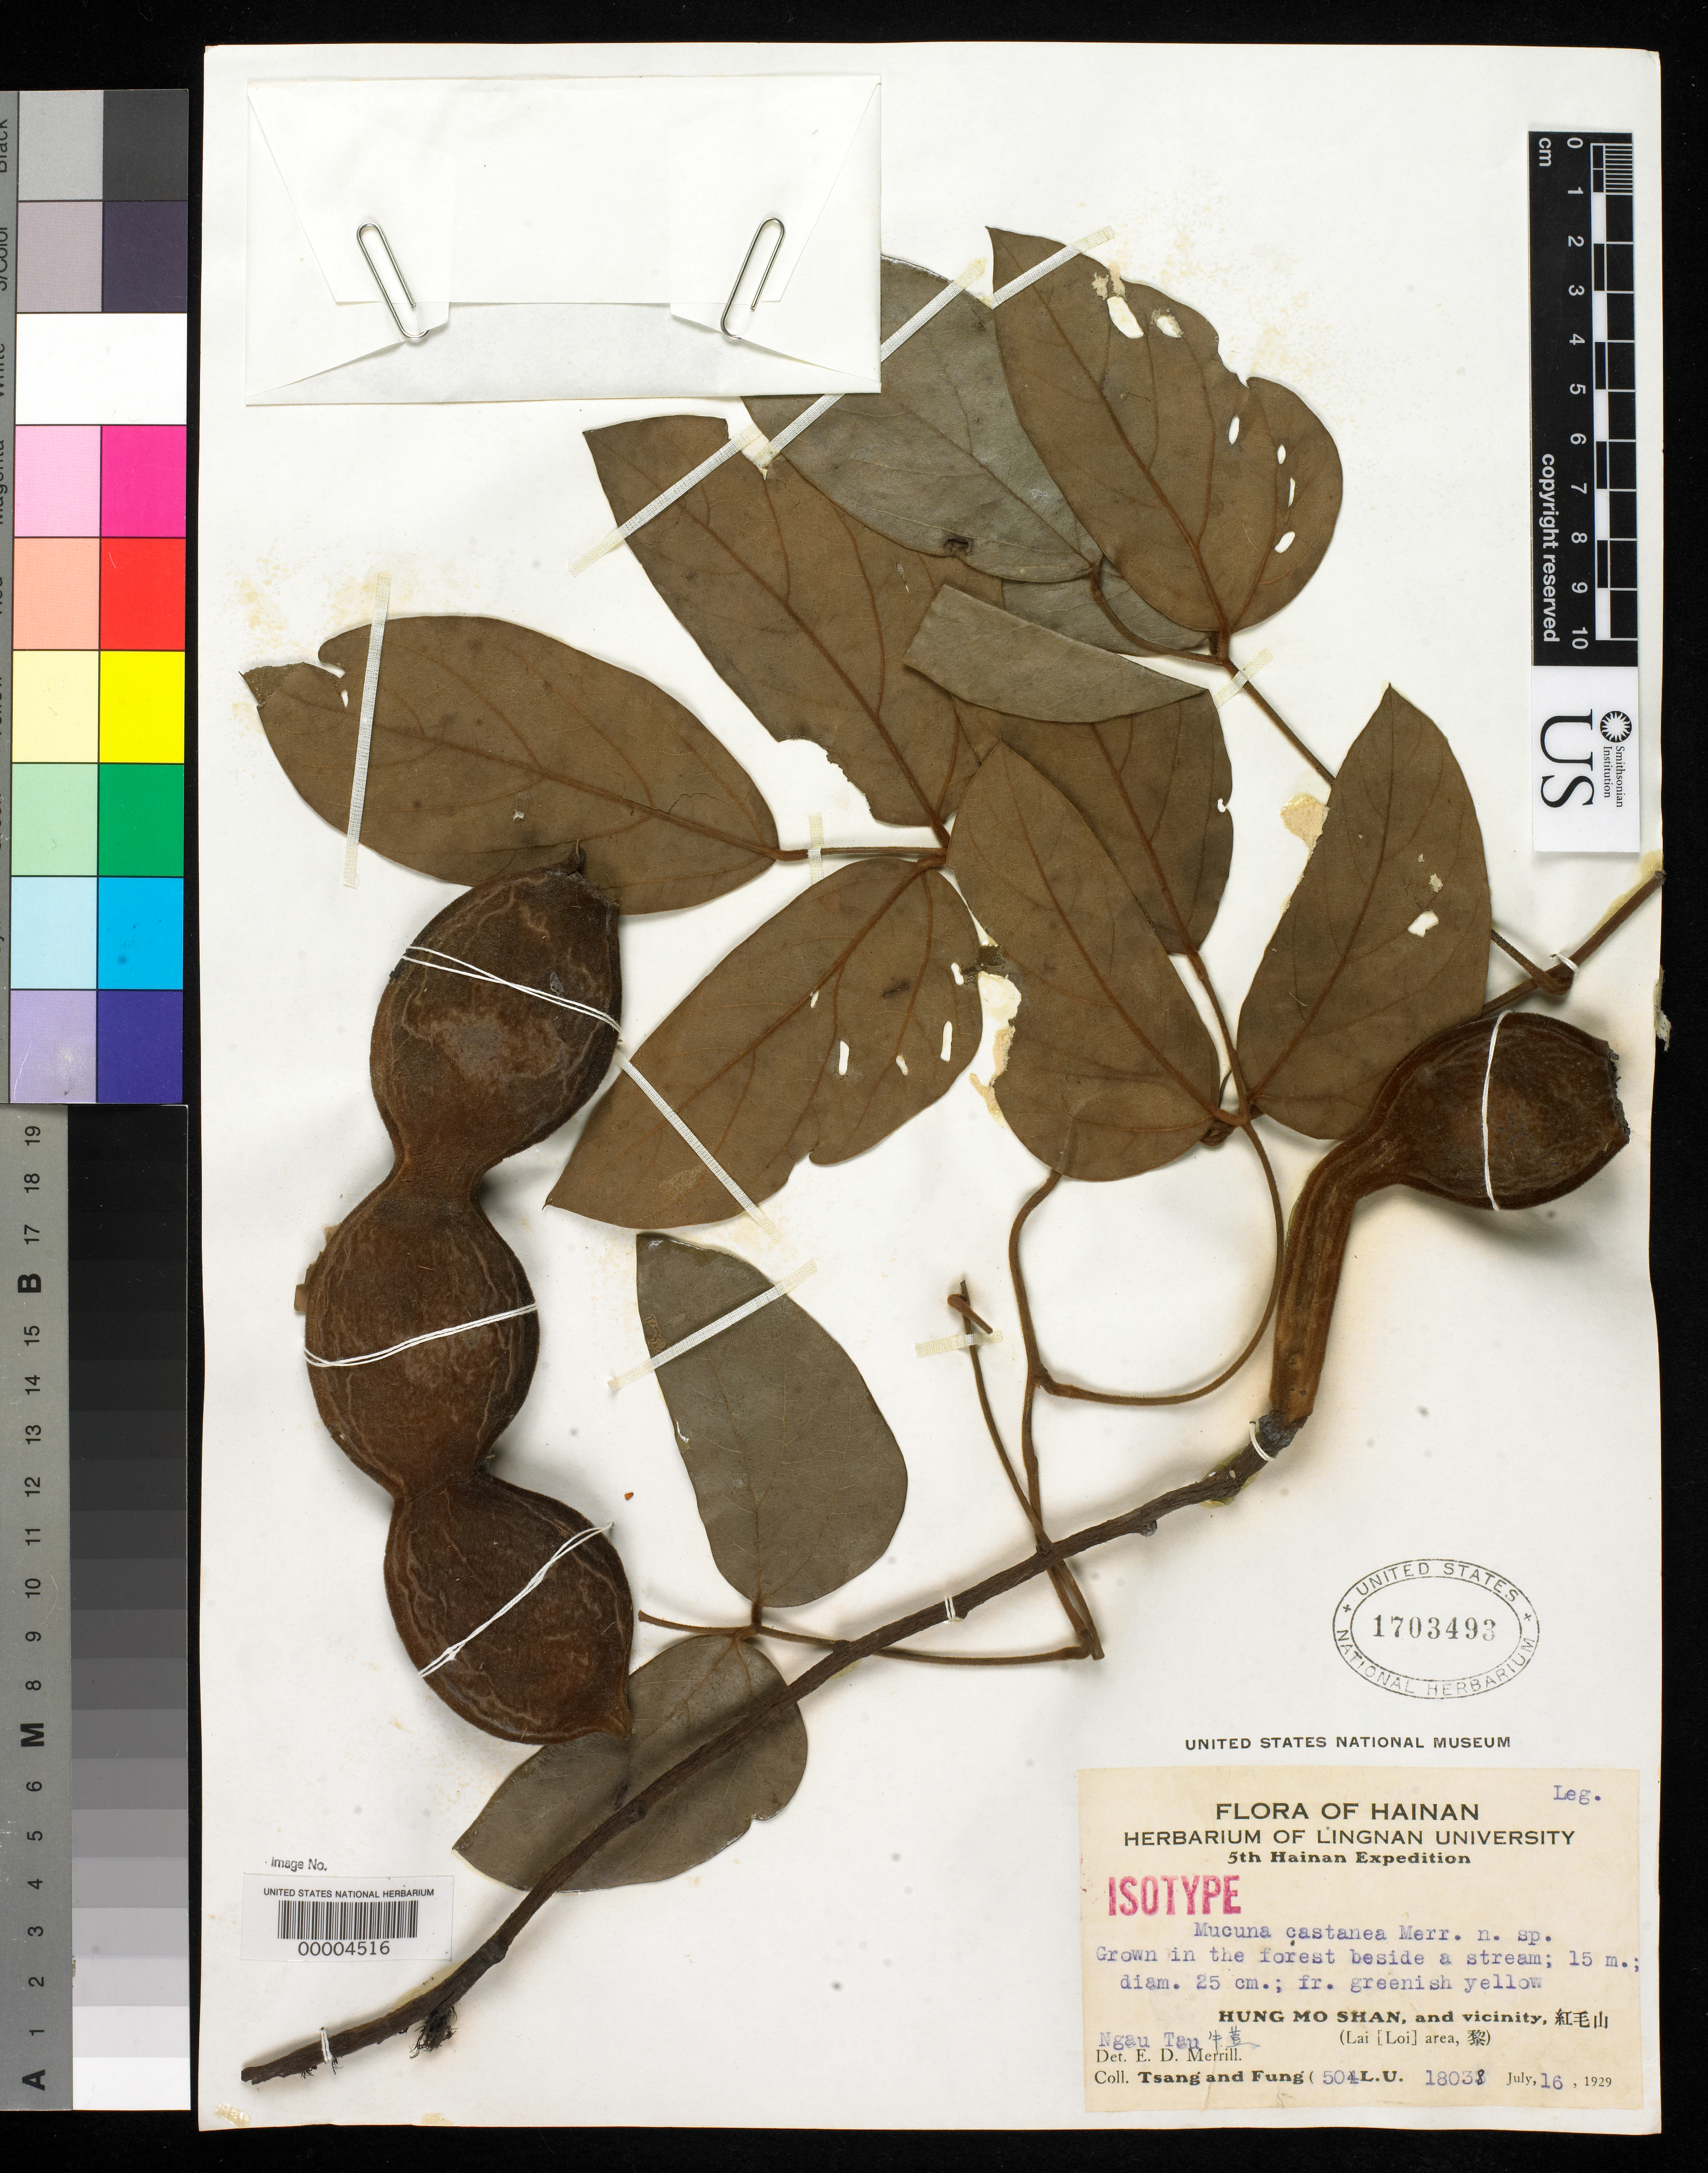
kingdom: Plantae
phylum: Tracheophyta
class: Magnoliopsida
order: Fabales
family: Fabaceae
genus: Mucuna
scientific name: Mucuna castanea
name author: Merr.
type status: Isotype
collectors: W. T. Tsang & H. L. Fung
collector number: Lingnan Univ. Hb. 18038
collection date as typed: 16 Jul 1929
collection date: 1929-07-16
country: China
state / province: Hainan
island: Hainan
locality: Hung Mo Shan.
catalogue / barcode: US 1703493